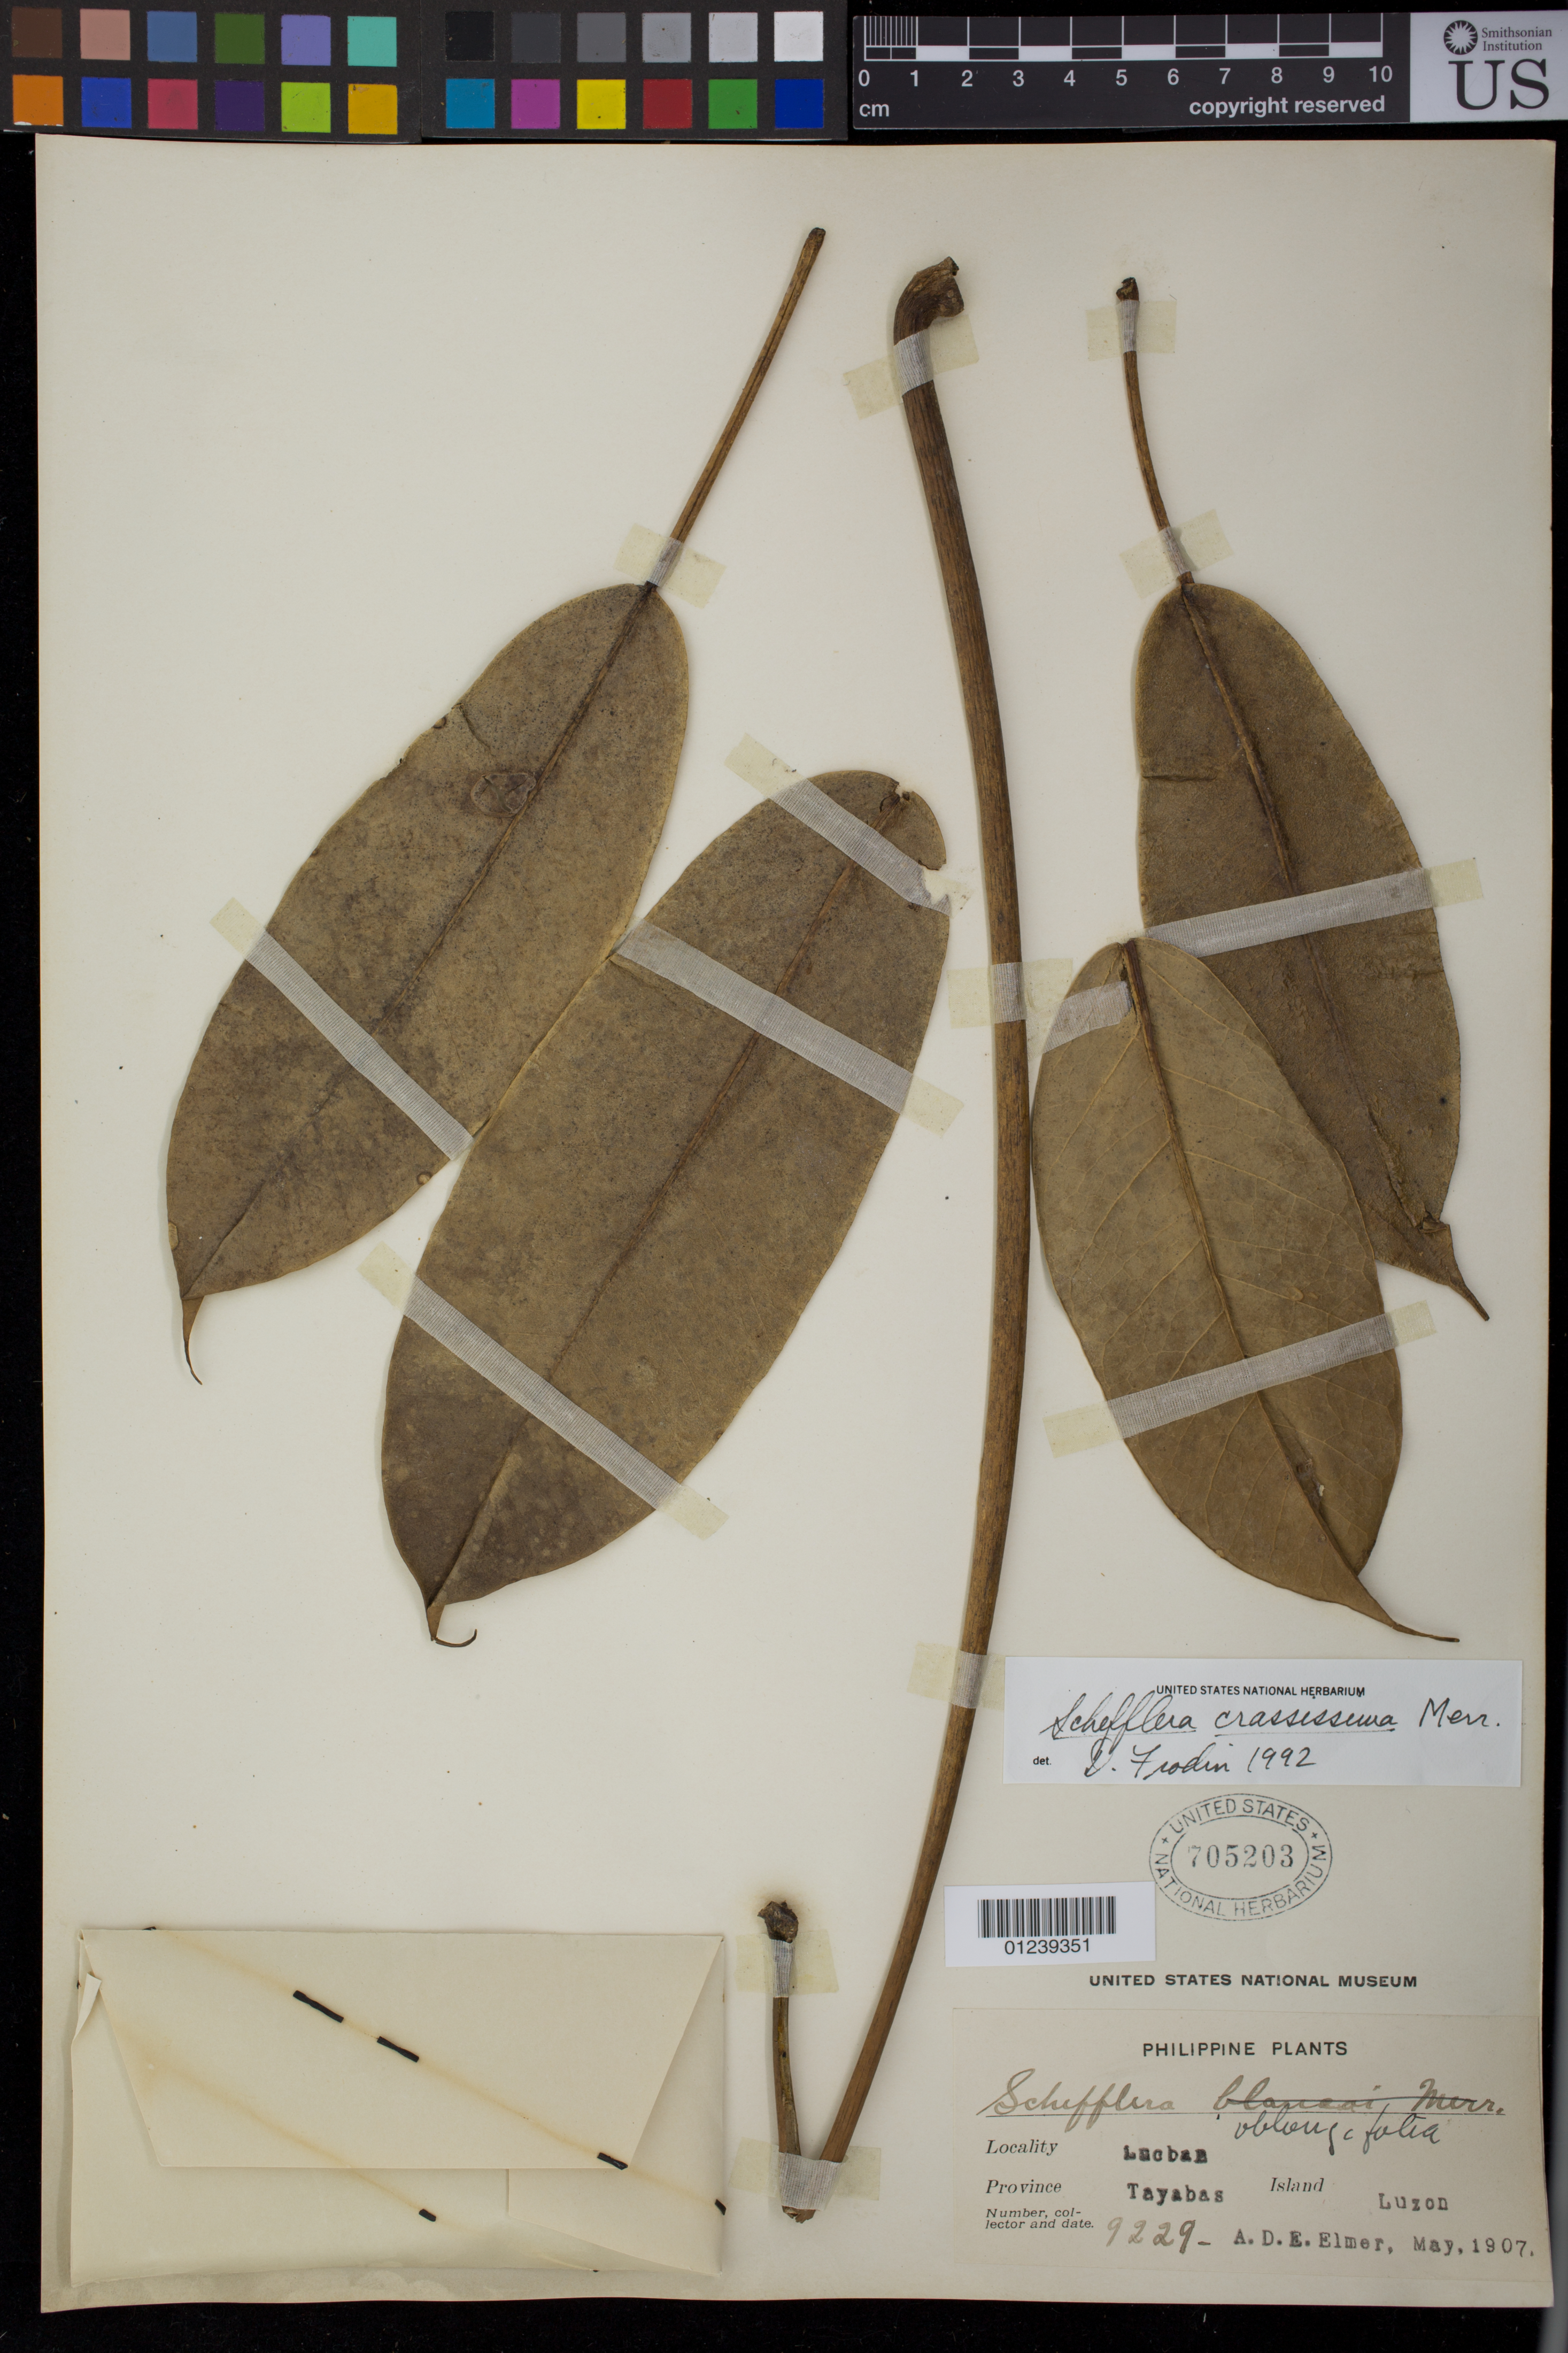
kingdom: Plantae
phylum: Tracheophyta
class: Magnoliopsida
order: Apiales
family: Araliaceae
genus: Schefflera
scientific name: Schefflera crassissima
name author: Merr.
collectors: A. D. E. Elmer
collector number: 9229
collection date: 1907-05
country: Philippines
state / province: Calabarzon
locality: Lucban.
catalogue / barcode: US 705203